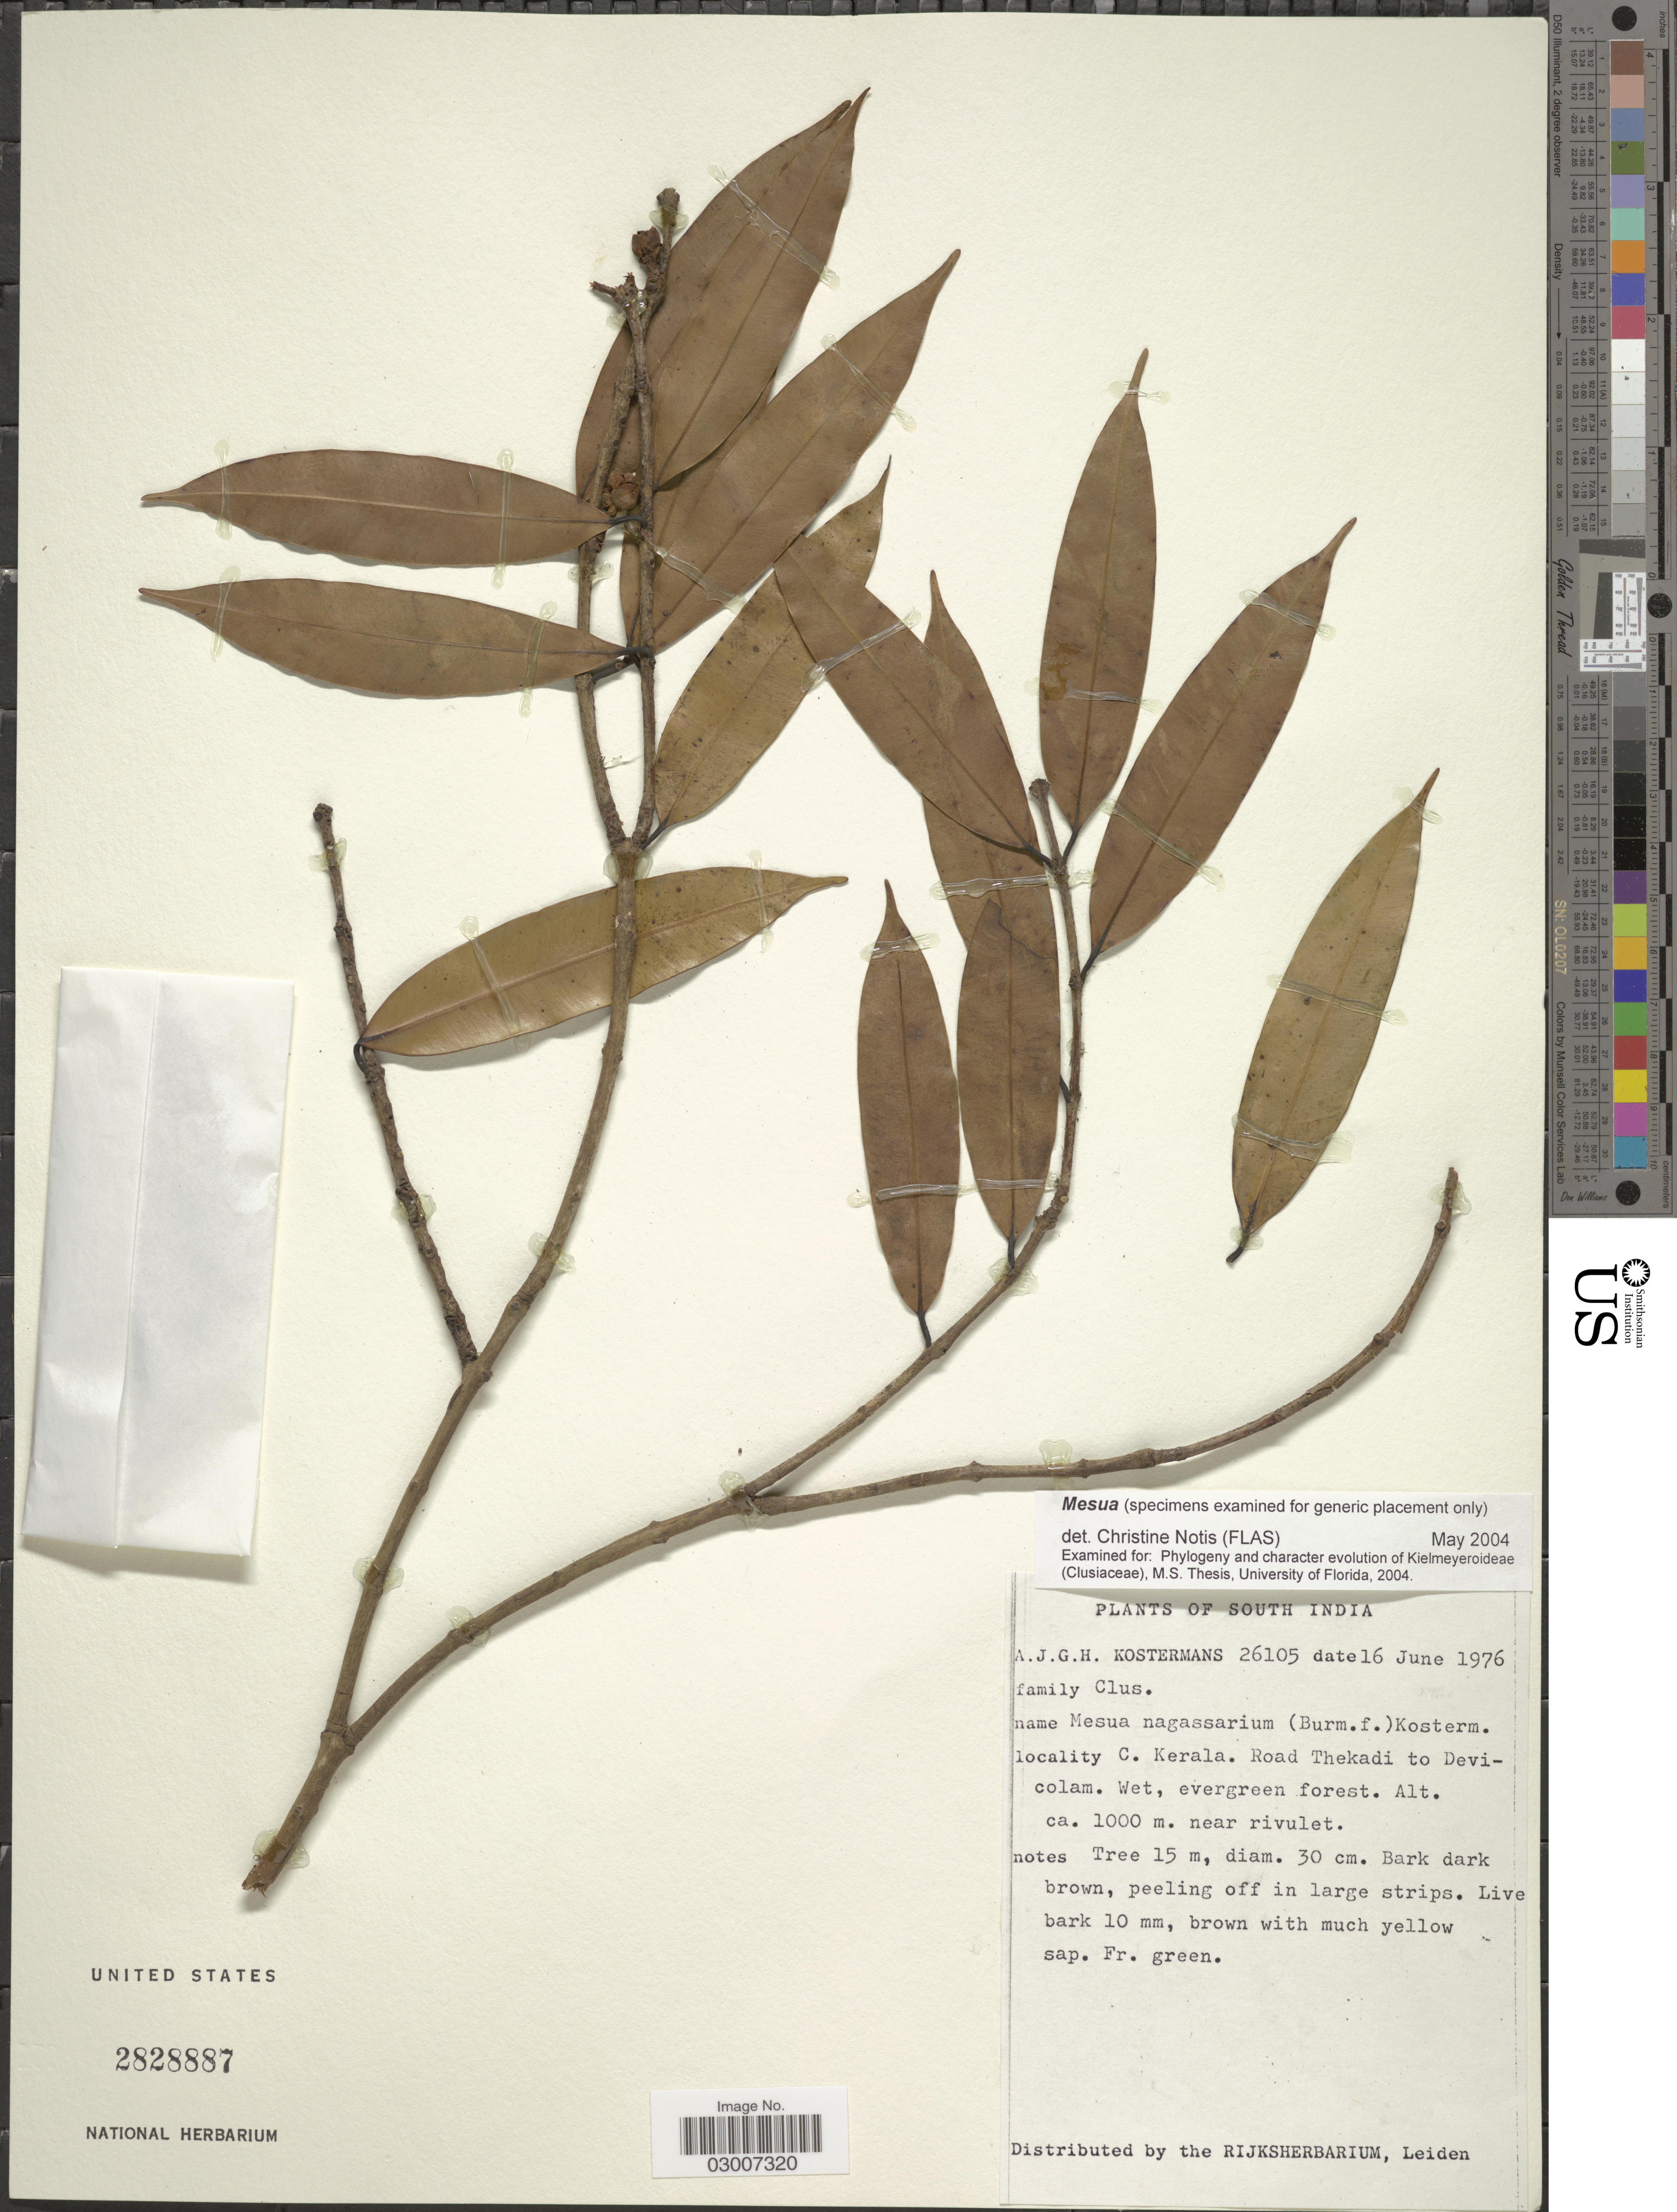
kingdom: Plantae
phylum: Tracheophyta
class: Magnoliopsida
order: Malpighiales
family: Calophyllaceae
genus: Mesua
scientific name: Mesua nagassarium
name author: (Burm. f.) Kosterm.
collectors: A. J. G. Kostermans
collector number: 26105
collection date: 1976-06-16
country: India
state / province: Kerala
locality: South India. C. Kerala. Road Thekadi to Devicolam.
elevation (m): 1000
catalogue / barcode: US 2828887